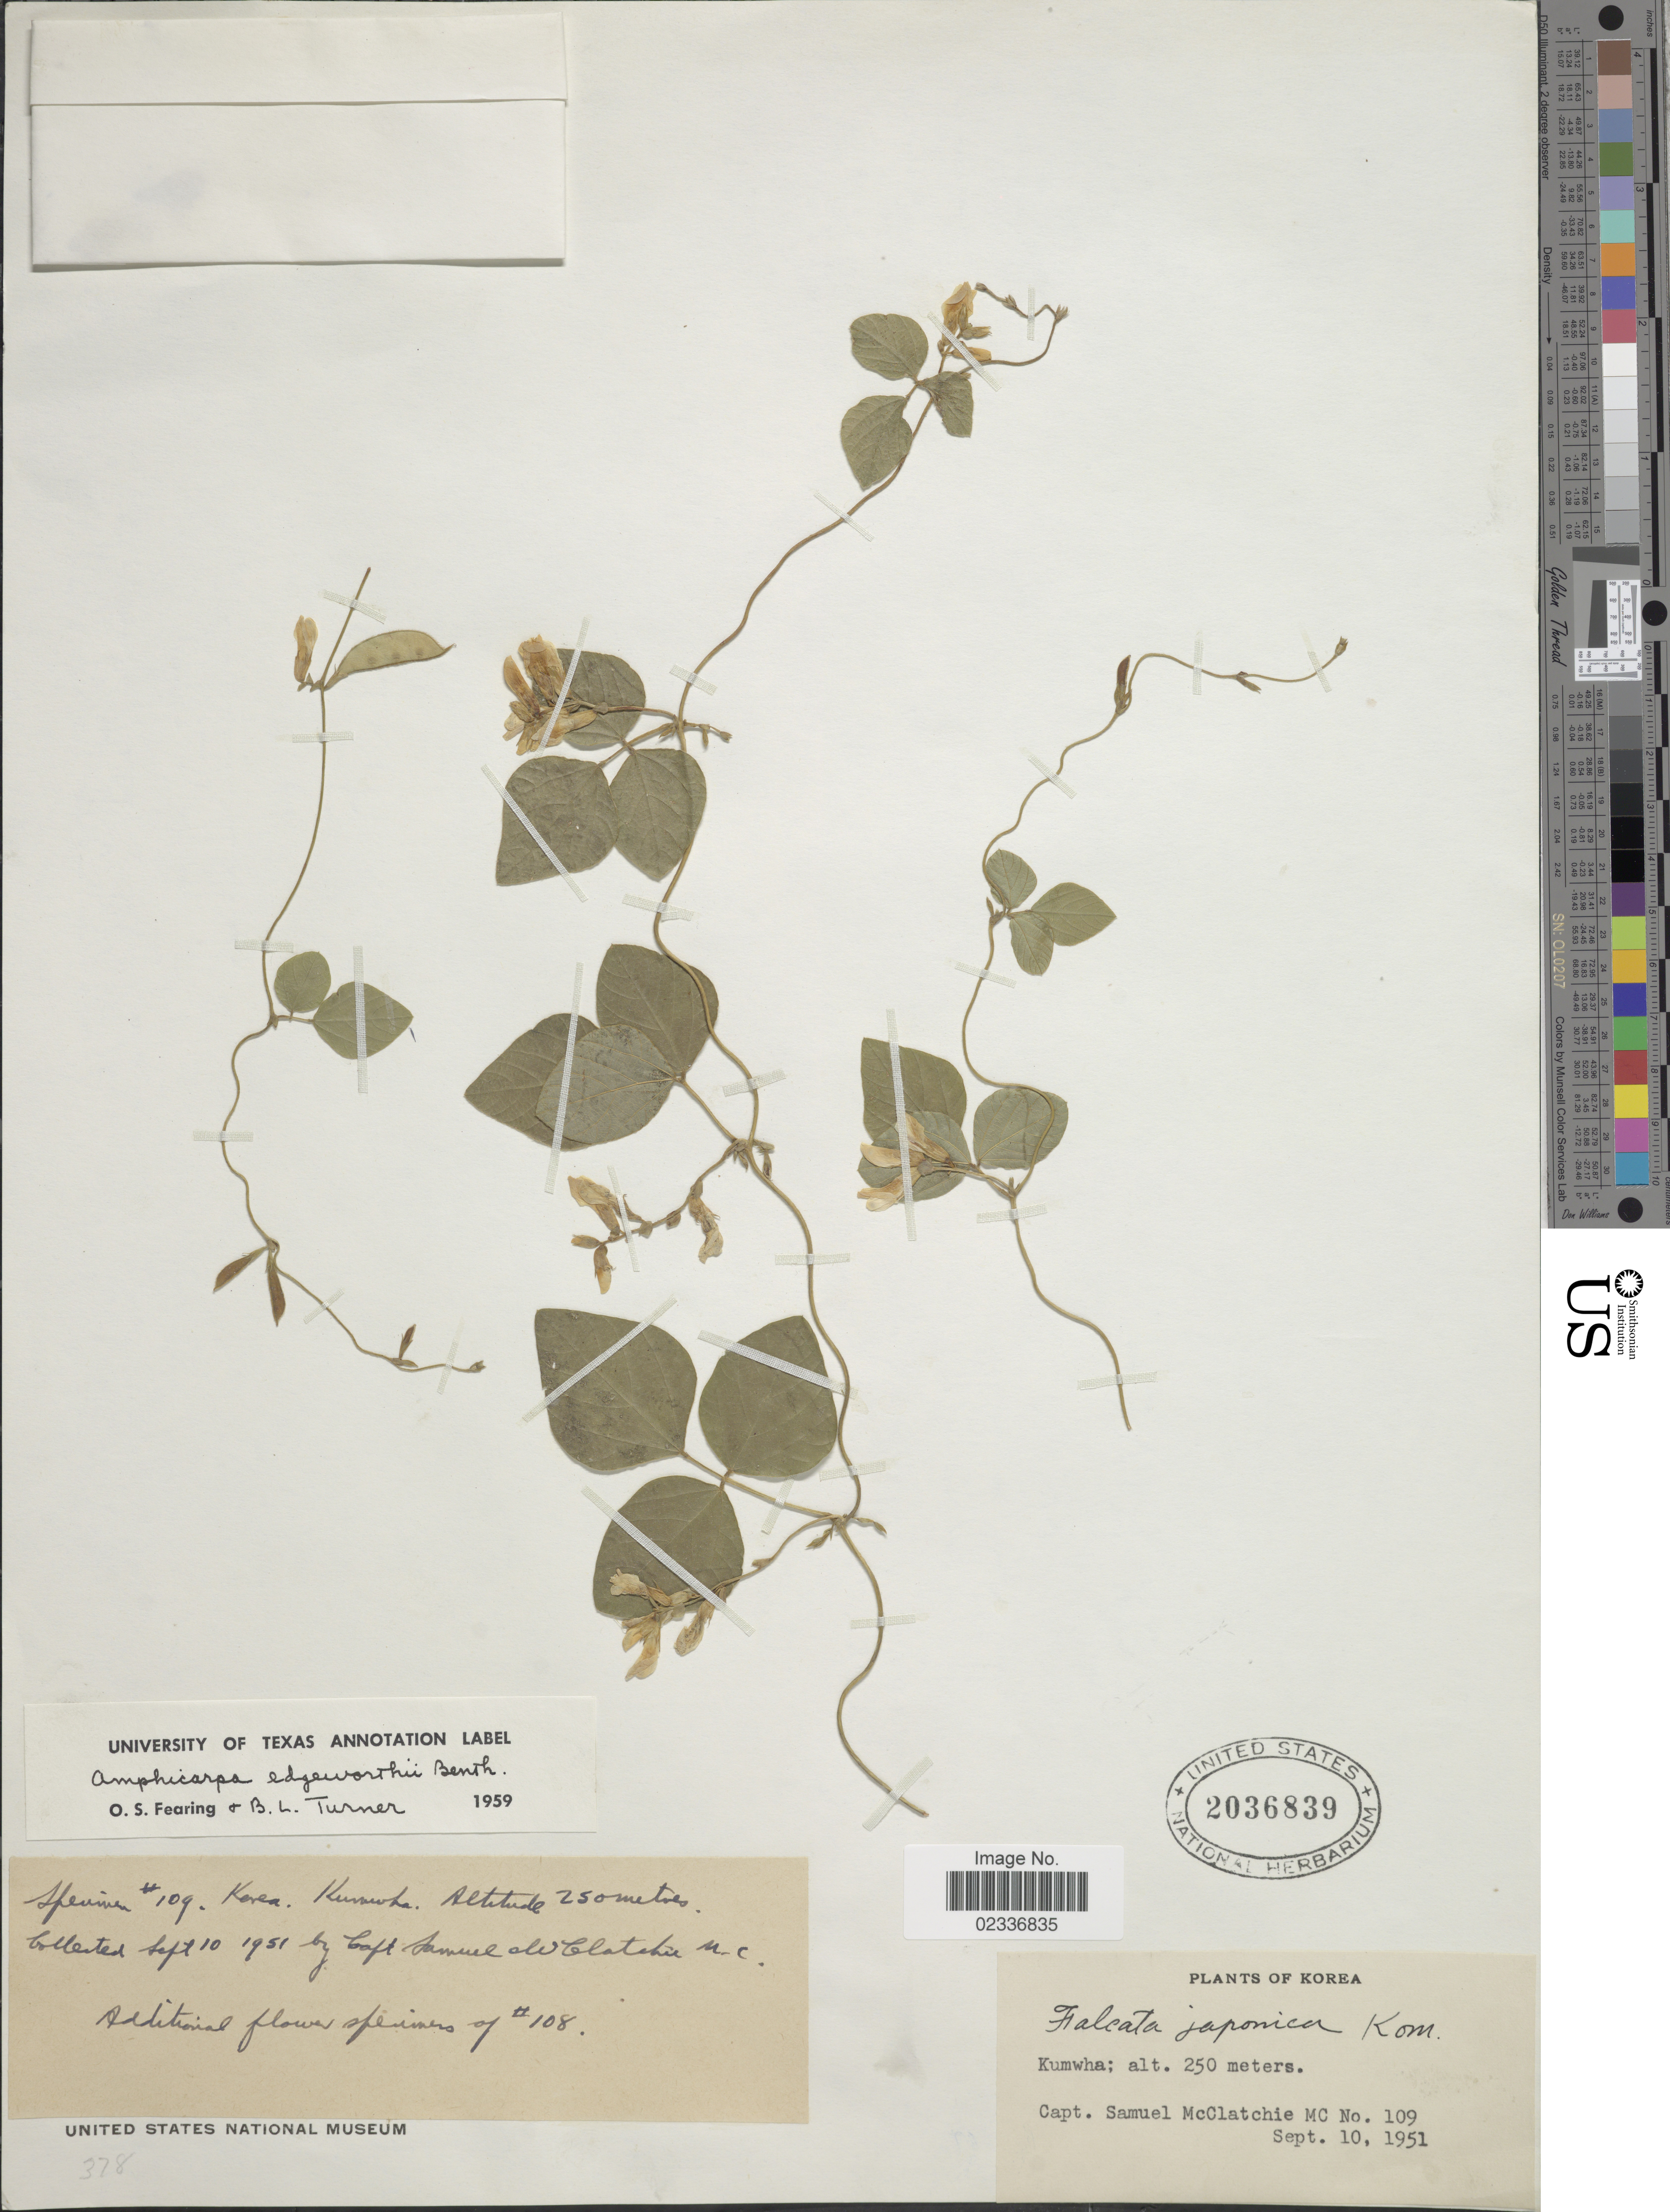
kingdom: Plantae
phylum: Tracheophyta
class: Magnoliopsida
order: Fabales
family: Fabaceae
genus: Amphicarpaea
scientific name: Amphicarpaea edgeworthii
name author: Benth.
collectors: S. McClatchie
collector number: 109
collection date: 1951-09-10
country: South Korea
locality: Korea, Kumwha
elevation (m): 250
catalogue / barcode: US 2036839